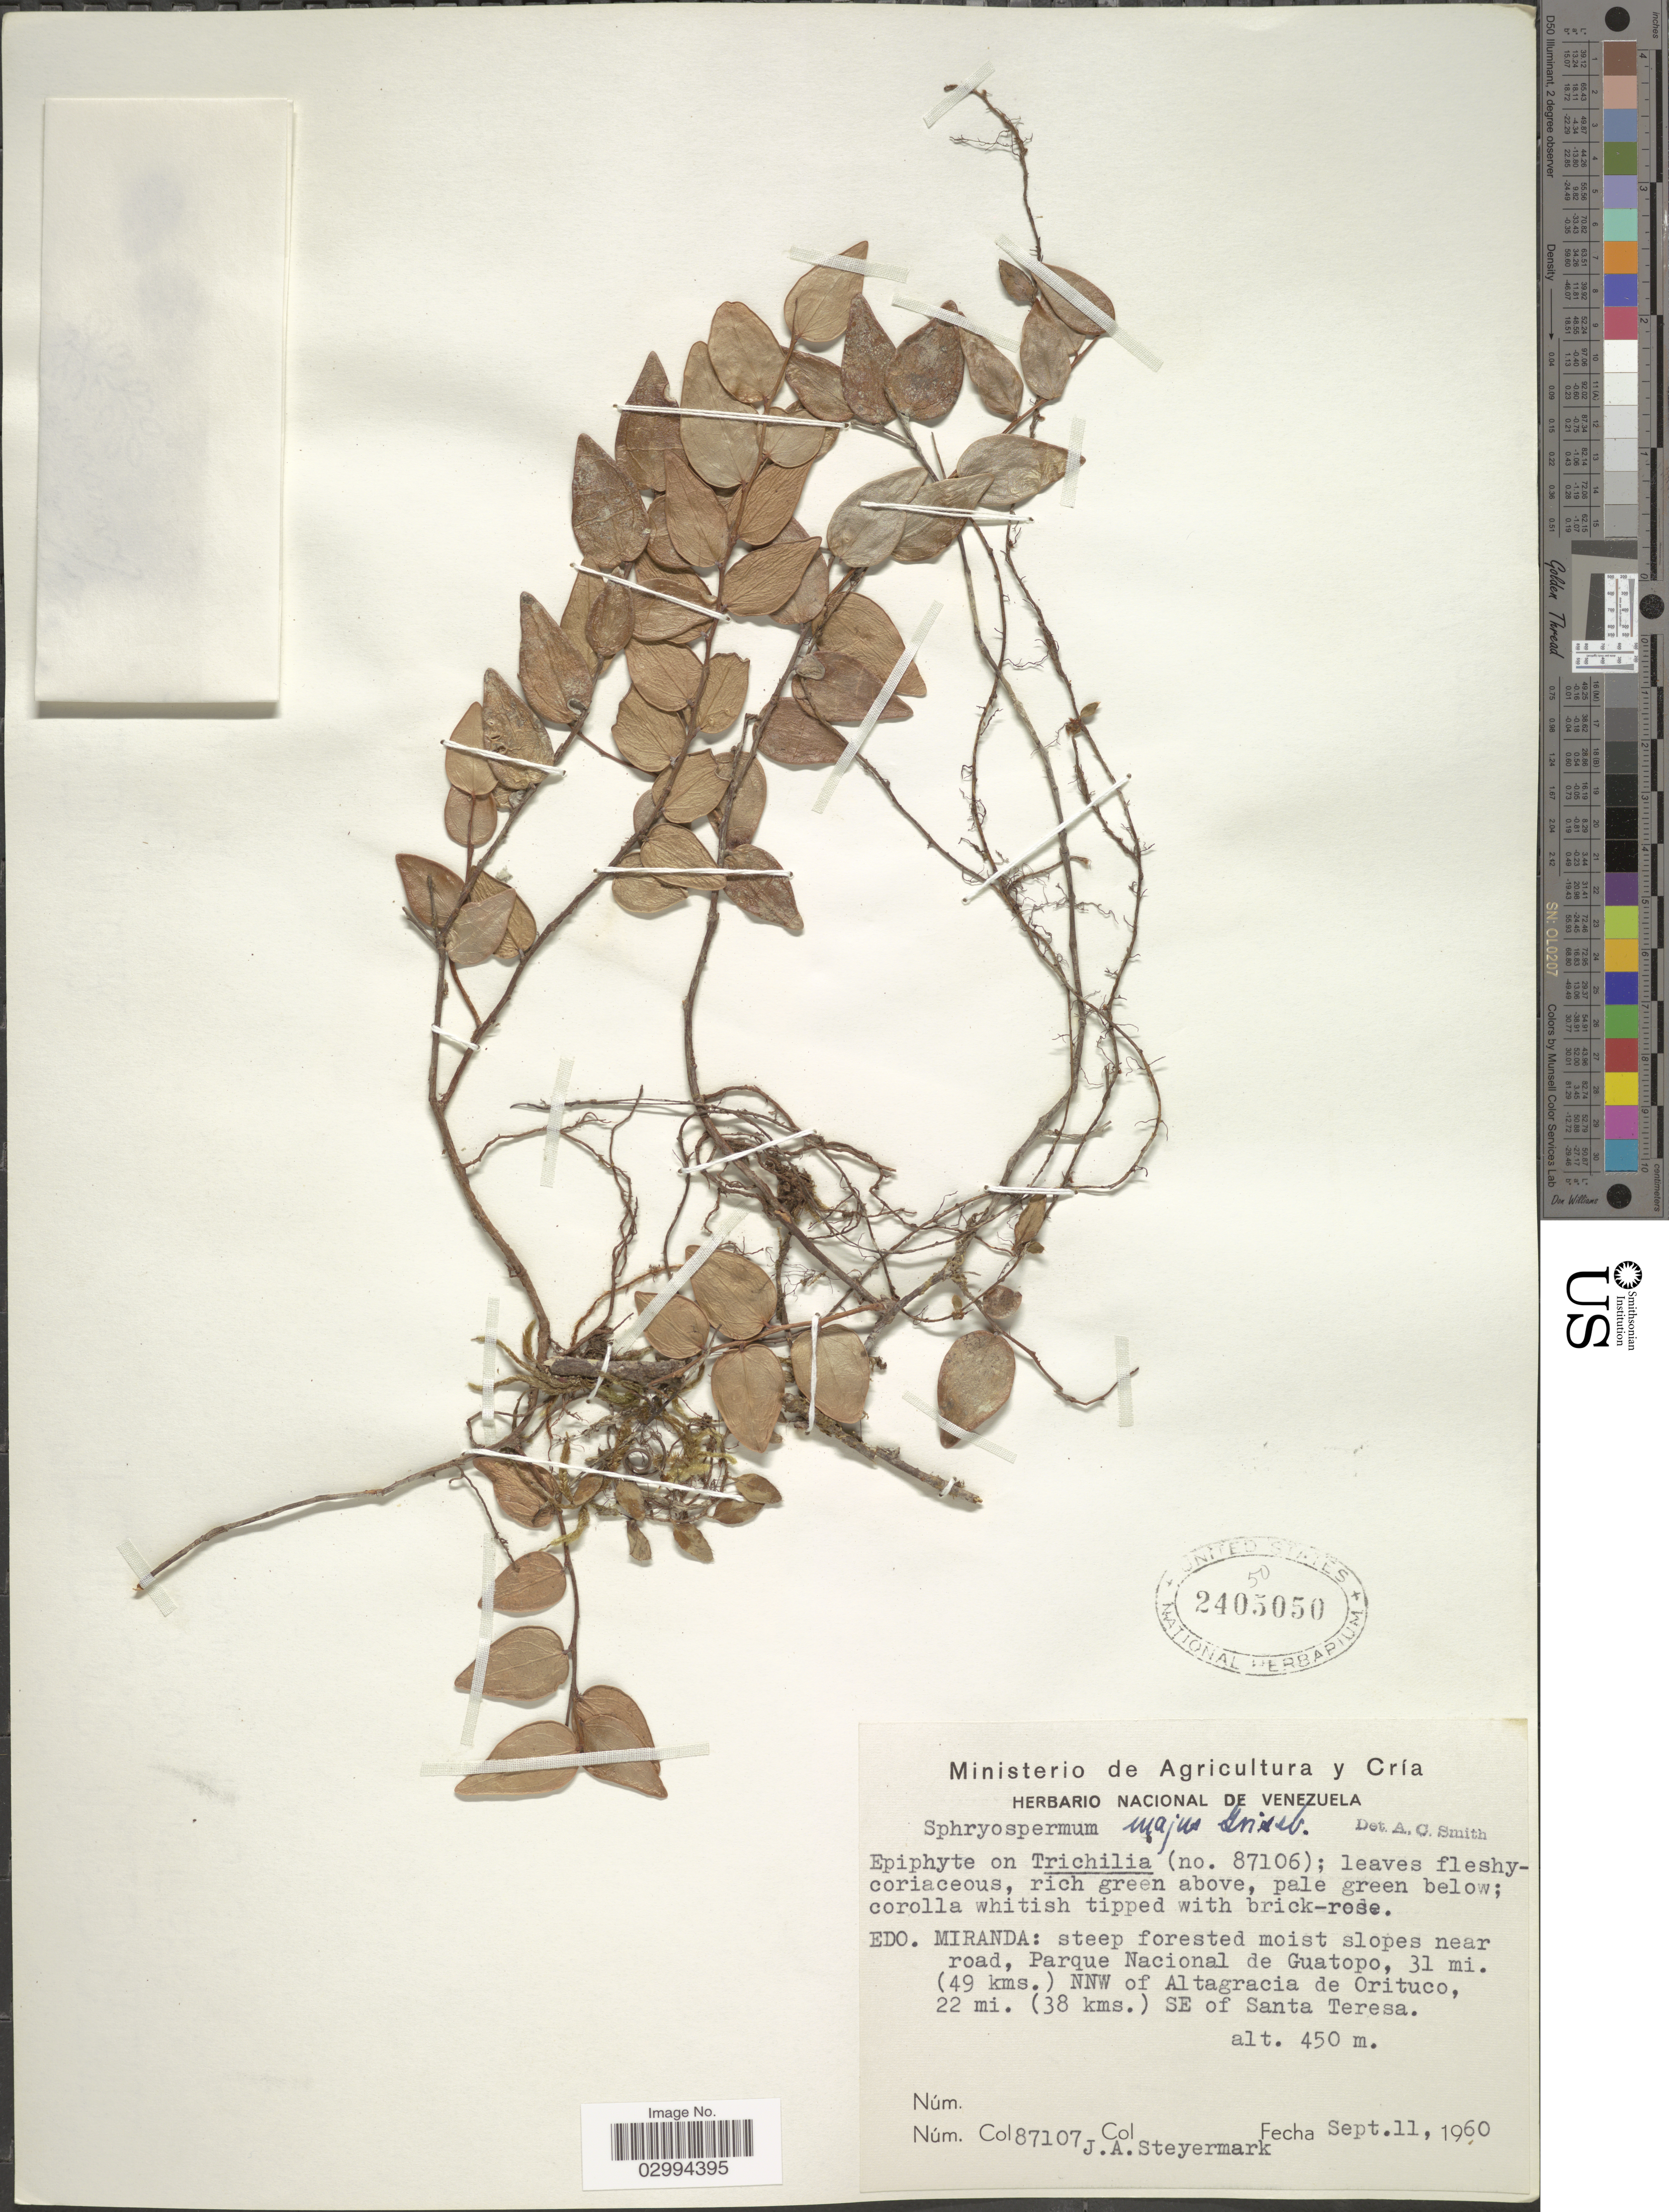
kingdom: Plantae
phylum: Tracheophyta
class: Magnoliopsida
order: Ericales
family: Ericaceae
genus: Sphyrospermum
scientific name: Sphyrospermum majus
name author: Griseb.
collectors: J. Steyermark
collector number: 87107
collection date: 1960-09-11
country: Venezuela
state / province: Miranda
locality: Steep forested moist slopes near road, Parque Nacional de Guatopo, 31 mi. (49 kms.) NNW of Altagracia de Orituco, 22 mi. (38 kms.) SE of Santa Teresa.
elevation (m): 450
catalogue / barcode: US 2405050